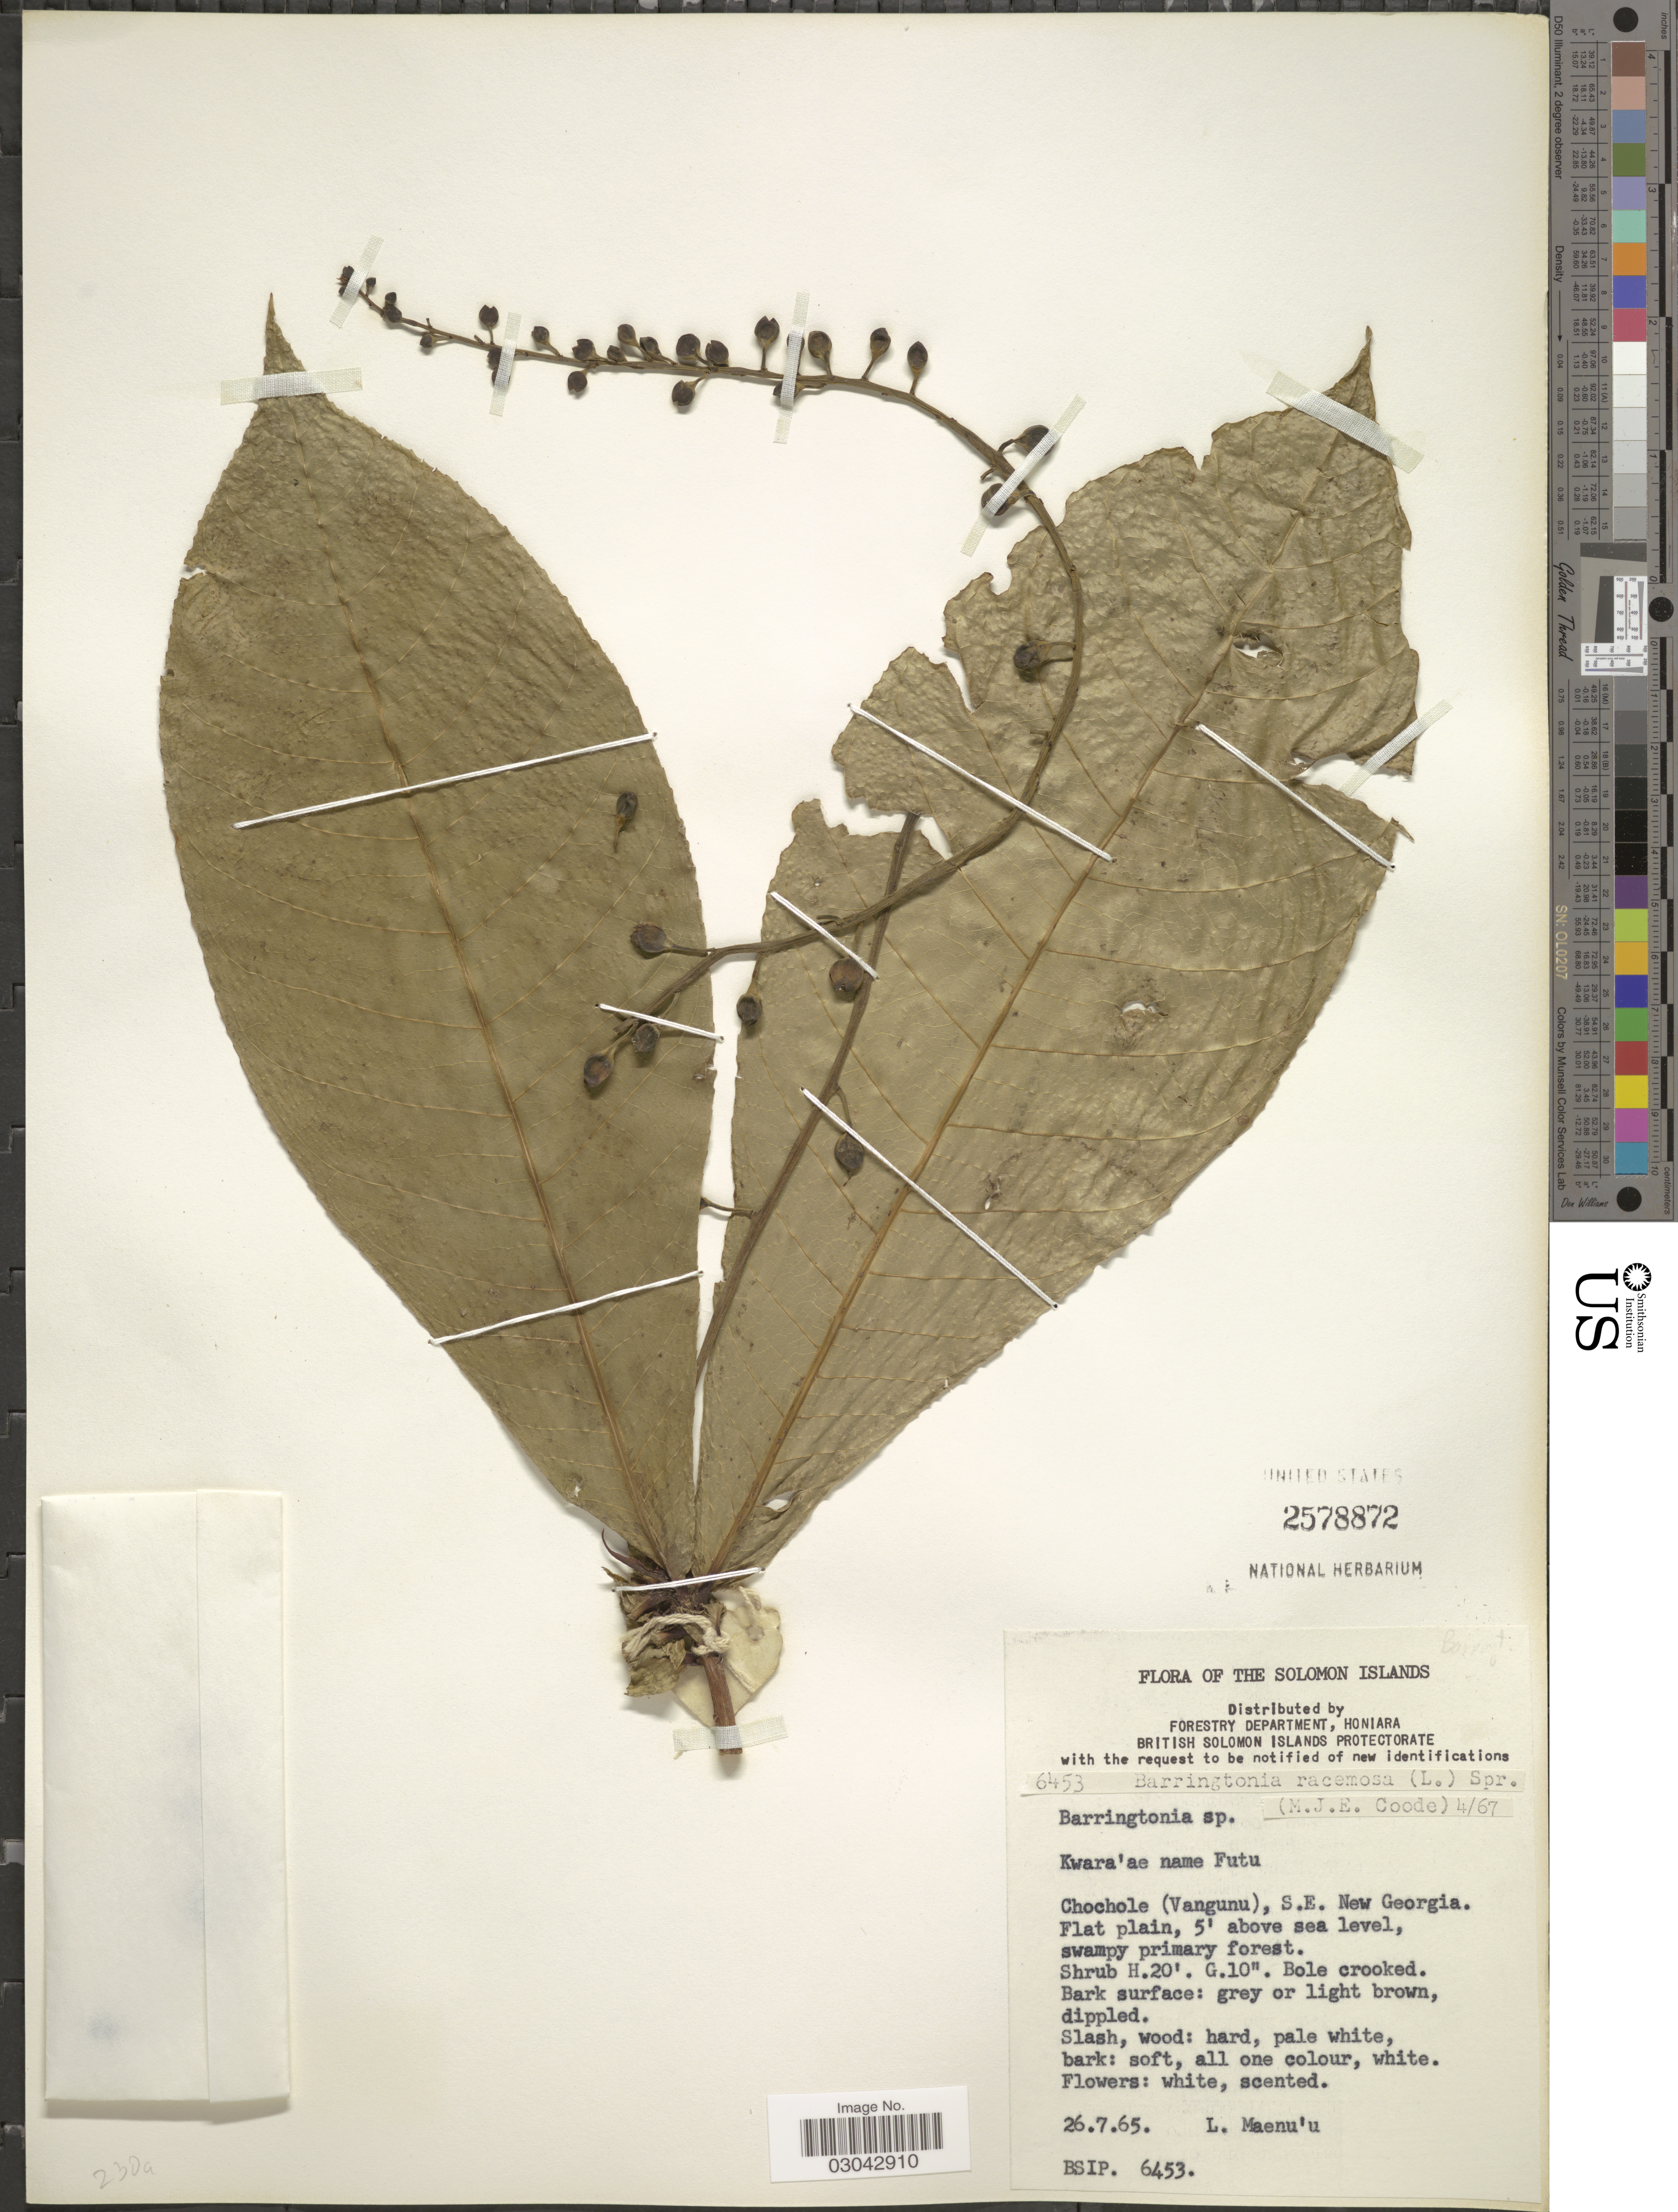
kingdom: Plantae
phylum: Tracheophyta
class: Magnoliopsida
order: Ericales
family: Lecythidaceae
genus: Barringtonia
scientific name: Barringtonia racemosa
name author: (L.) Spreng.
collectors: L. Maenu'u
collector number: BSIP6453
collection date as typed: Transcribed d/m/y: 26/7/65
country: Solomon Islands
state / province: Solomon Islands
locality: Chochole (Vangunu), S.E. New Georgia.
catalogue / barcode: US 2578872